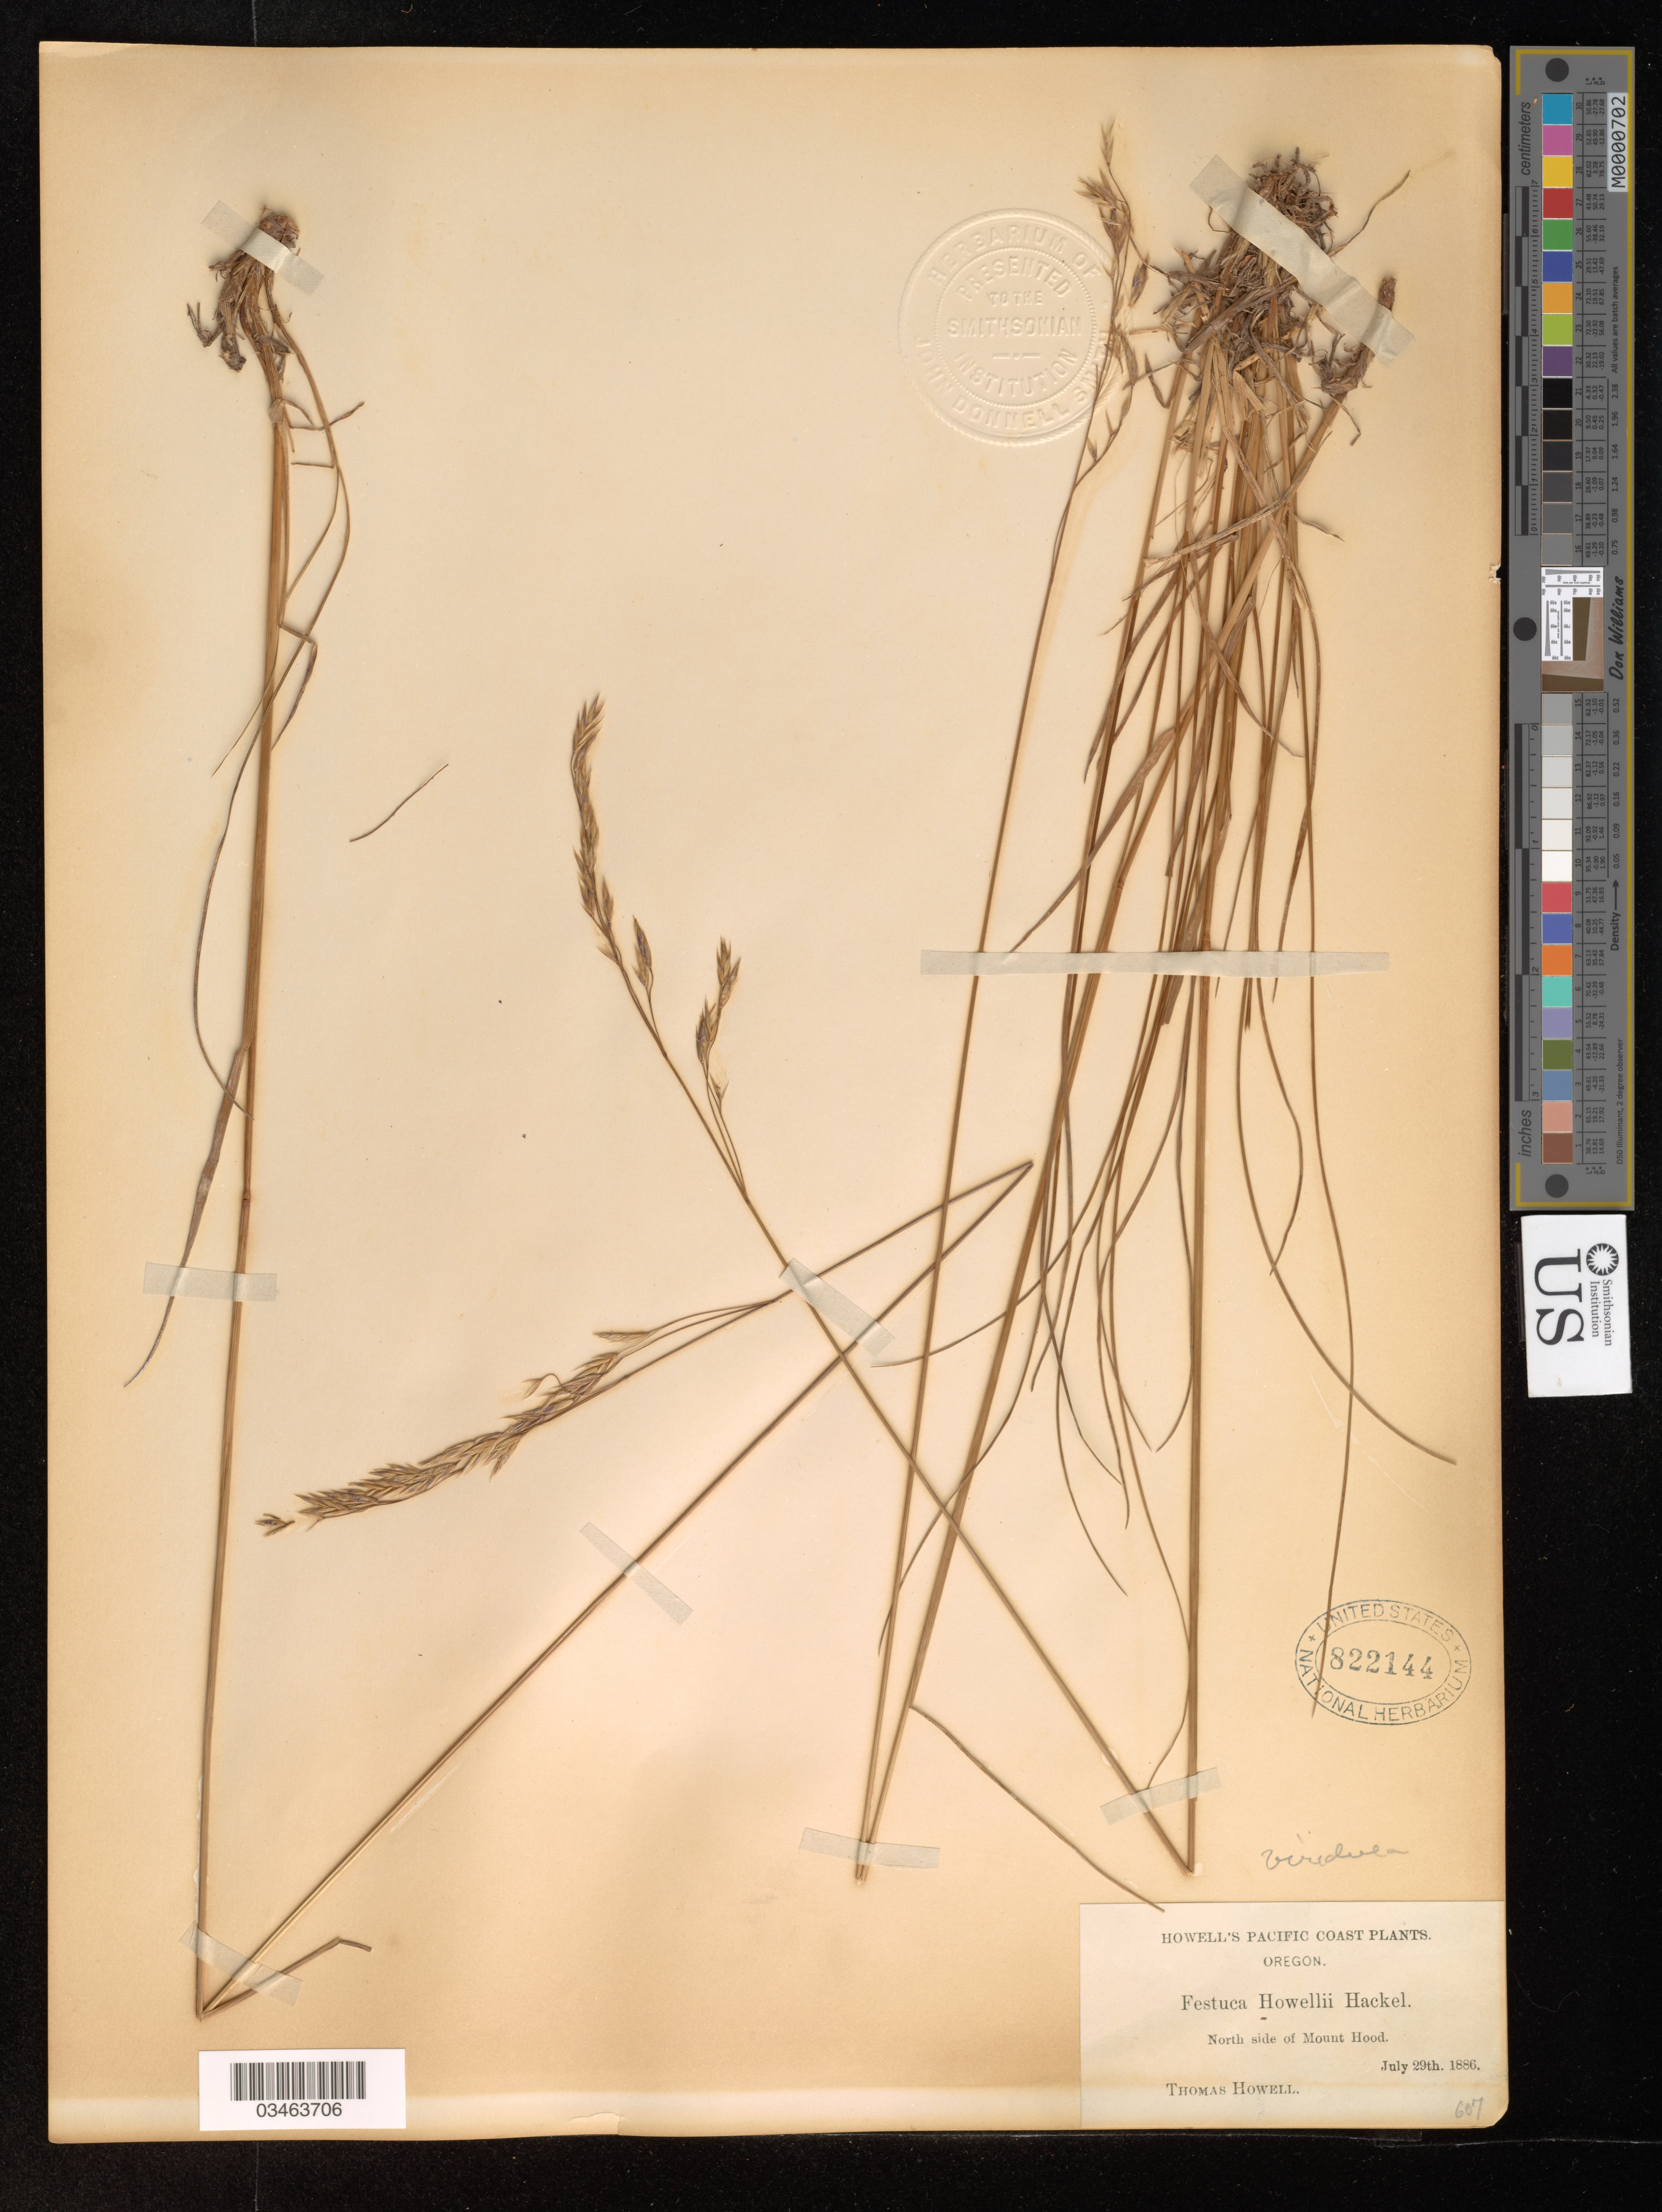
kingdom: Plantae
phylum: Tracheophyta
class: Liliopsida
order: Poales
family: Poaceae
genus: Festuca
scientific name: Festuca viridula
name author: Vasey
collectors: T. J. Howell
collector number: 607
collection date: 1886-07-29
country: United States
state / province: Oregon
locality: Pacific Coast. North side of Mount Hood.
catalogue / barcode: US 822144